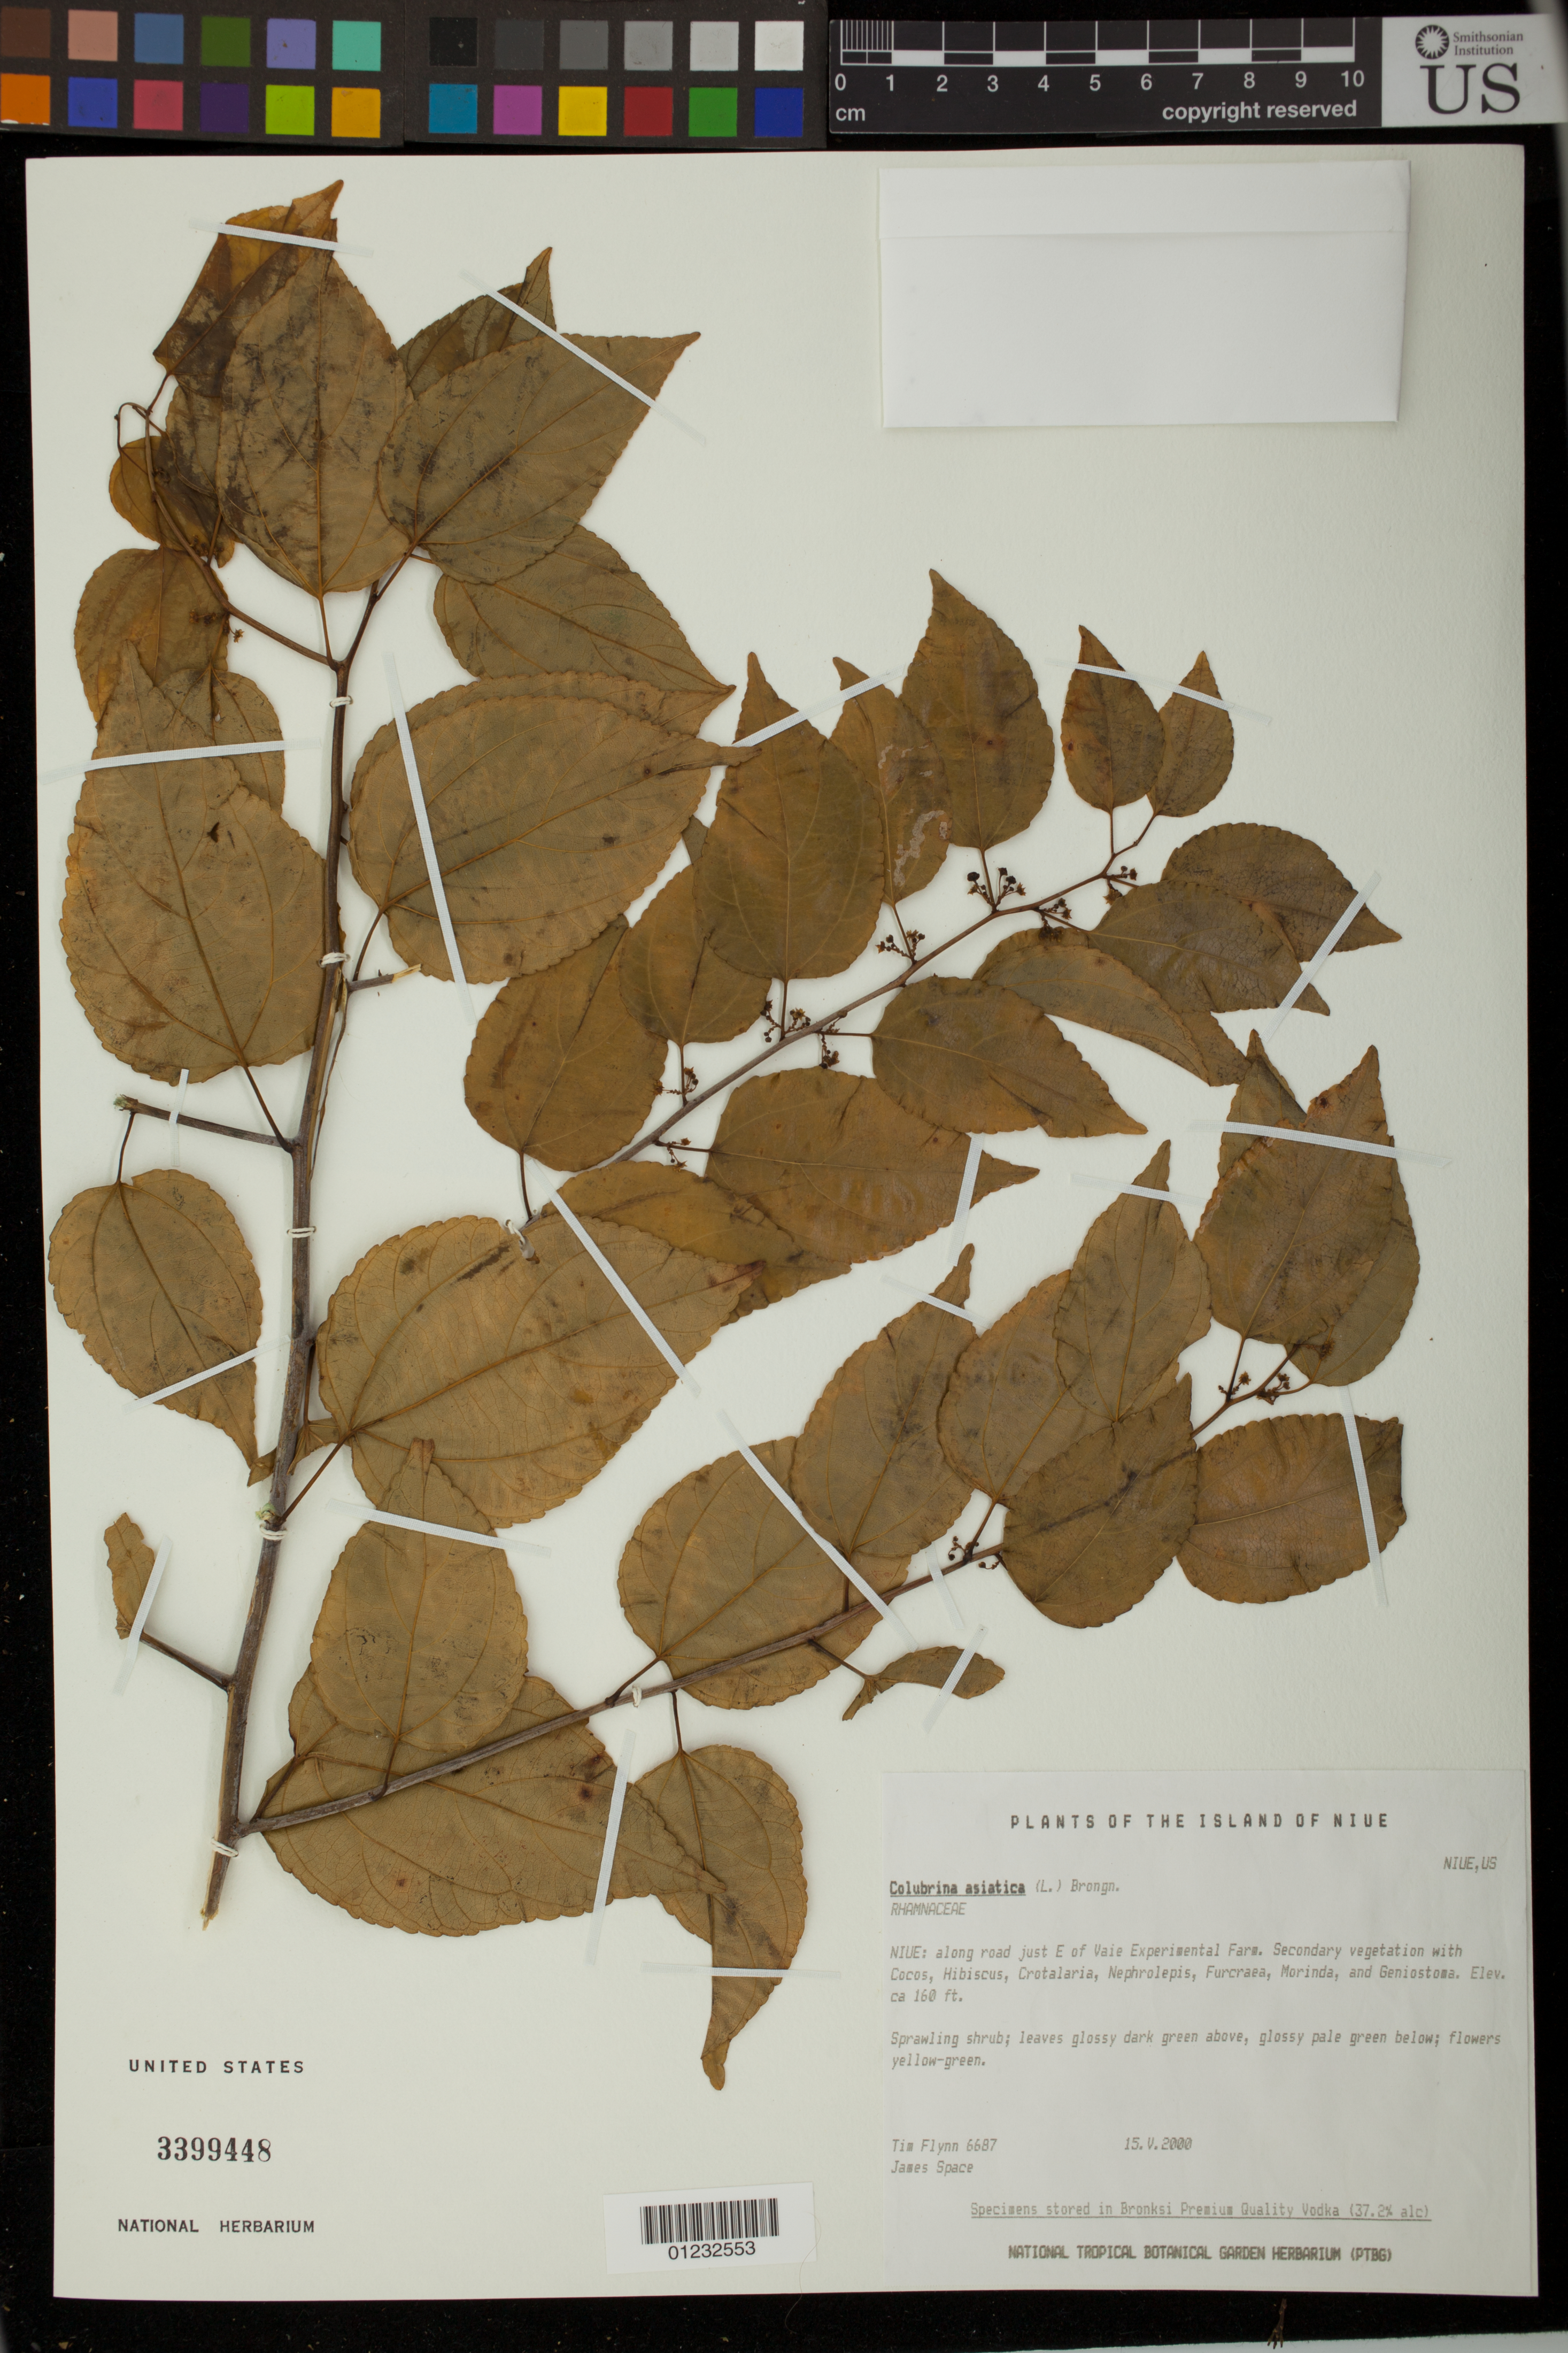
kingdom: Plantae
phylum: Tracheophyta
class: Magnoliopsida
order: Rosales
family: Rhamnaceae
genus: Colubrina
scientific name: Colubrina asiatica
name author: (L.) Brongn.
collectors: T. W. Flynn & J. Space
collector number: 6687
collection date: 2000-05-15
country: Niue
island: Niue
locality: Along road just E of Vaie Experimental Farm.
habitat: Secondary vegetation.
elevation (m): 49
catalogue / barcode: US 3399448